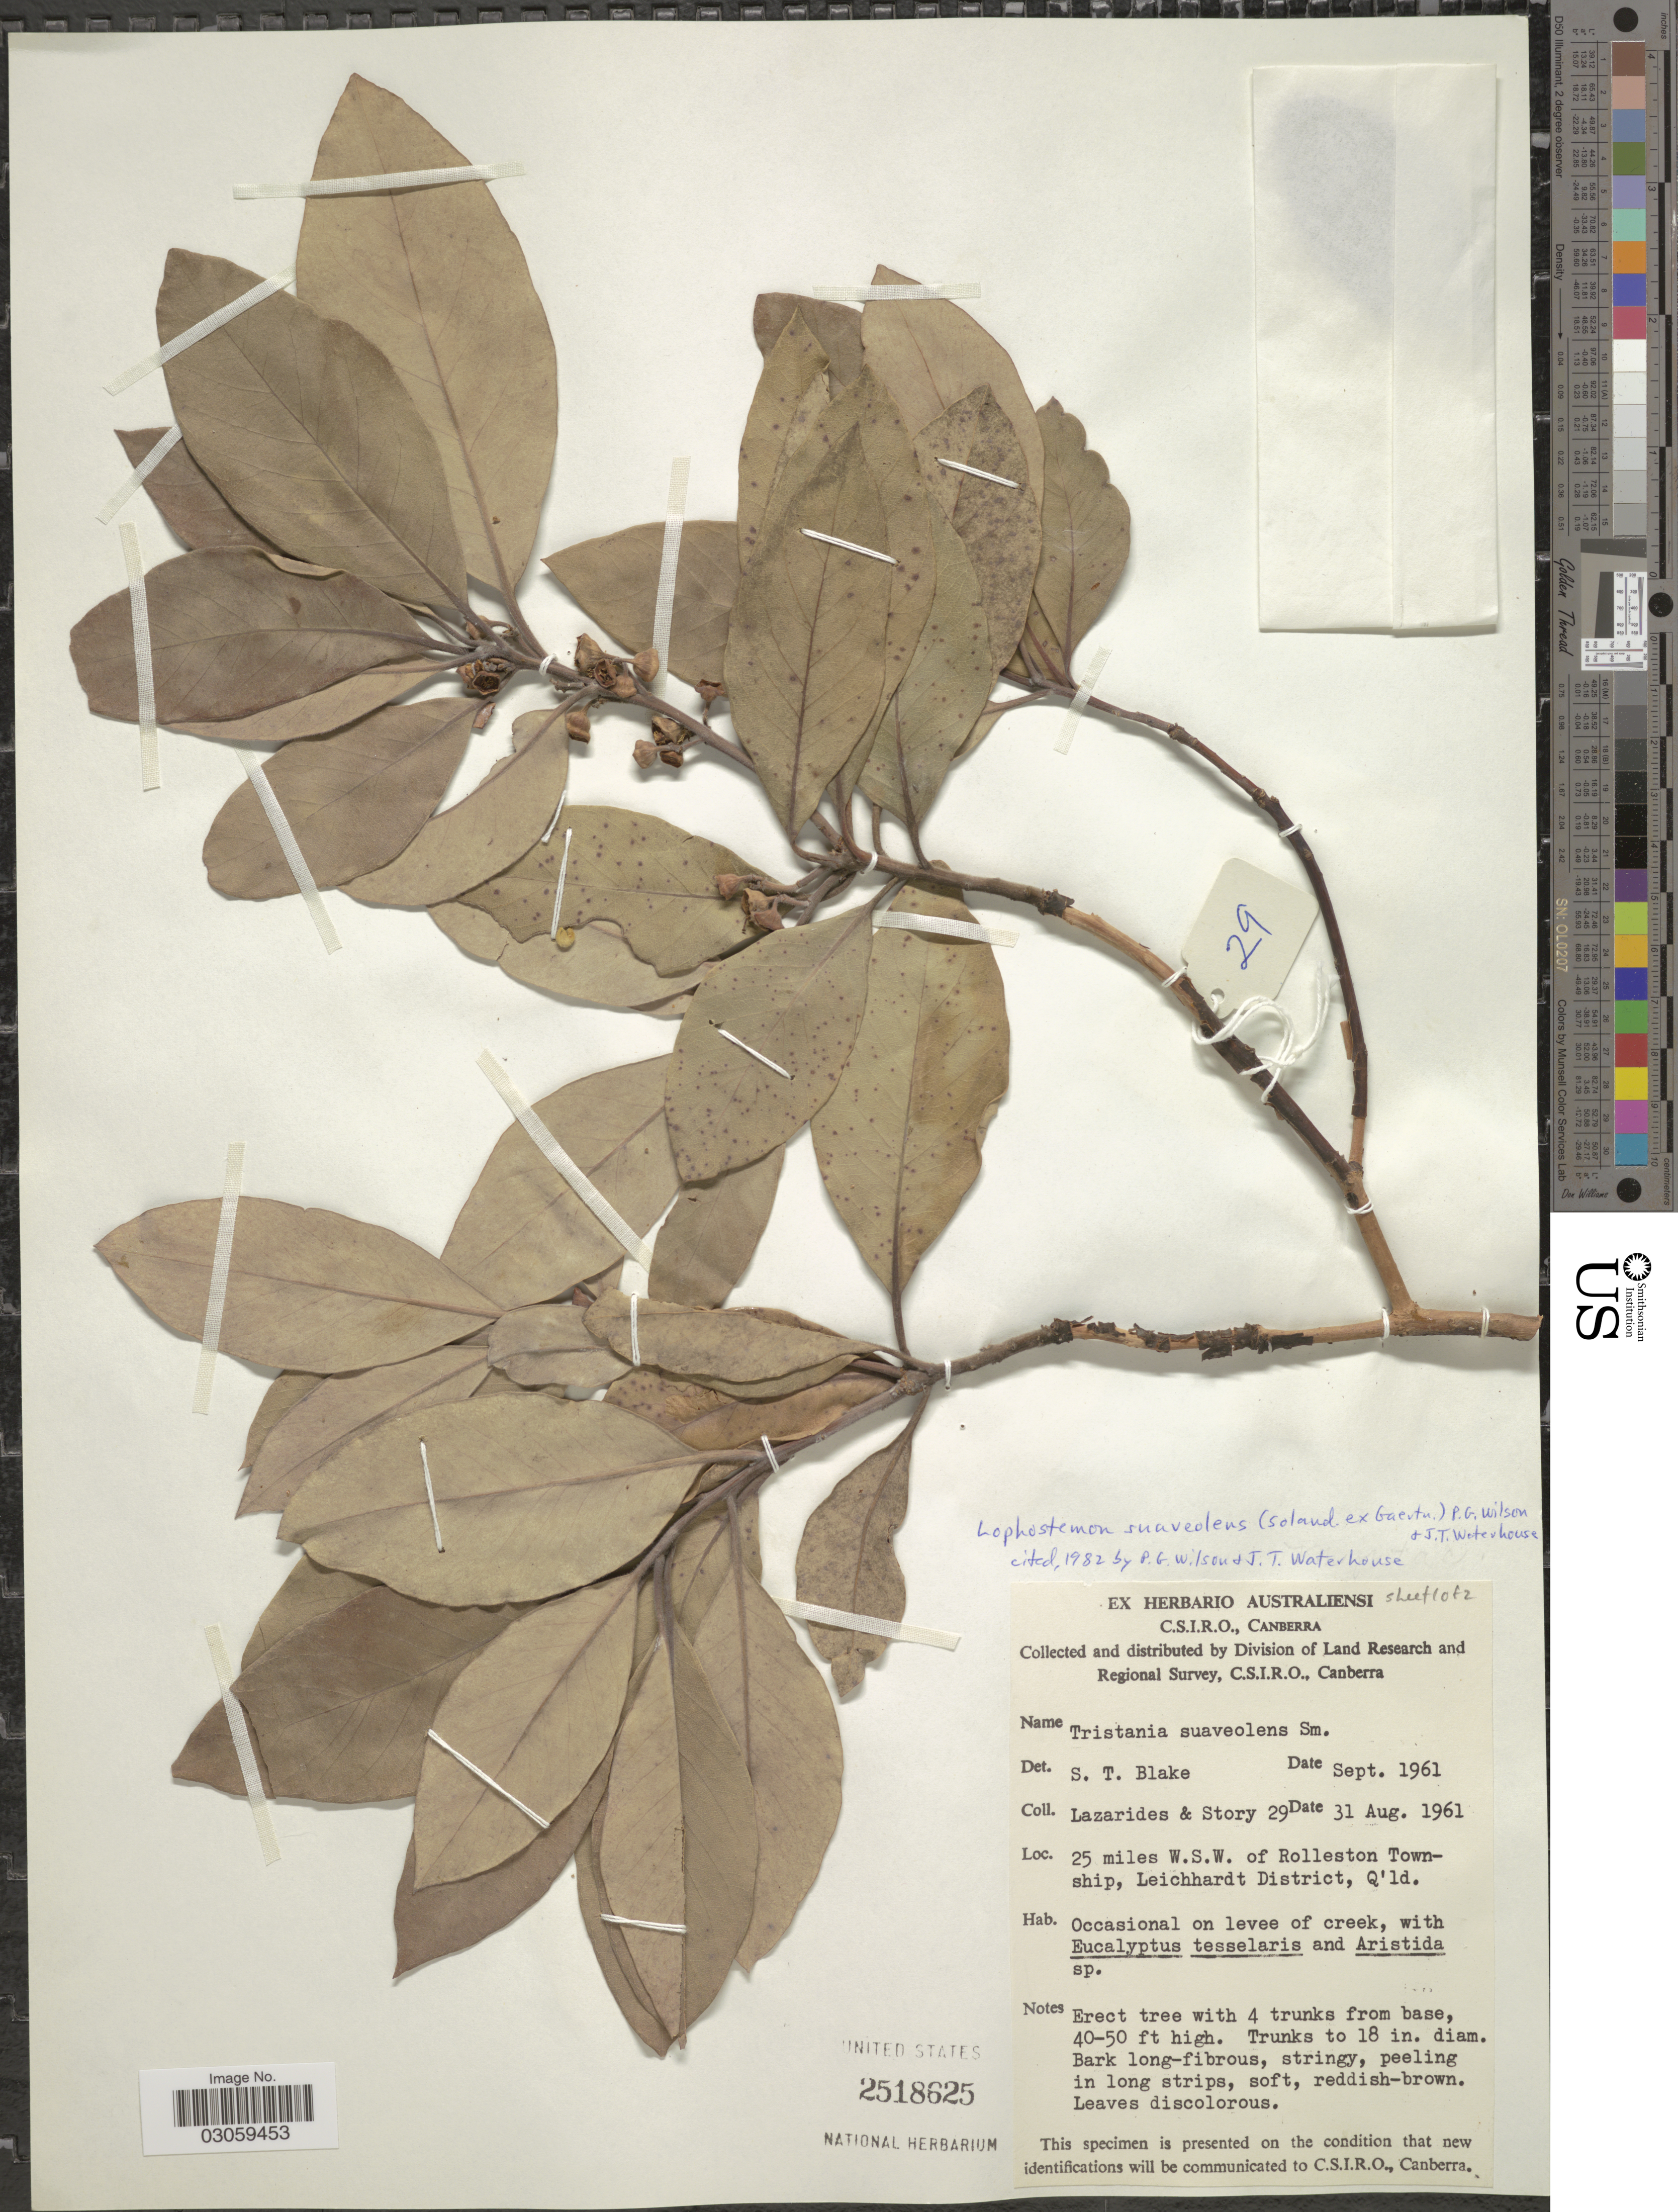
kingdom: Plantae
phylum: Tracheophyta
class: Magnoliopsida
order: Myrtales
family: Myrtaceae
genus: Lophostemon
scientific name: Lophostemon suaveolens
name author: (Sol. ex Gaertn.) P.G. Wilson & J. T. Waterh.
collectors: M. Lazarides & -. Story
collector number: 29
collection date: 1961-08-31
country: Australia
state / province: Queensland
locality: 25 miles W.S.W. of Rolleston Township, Leichhardt District, Q'ld.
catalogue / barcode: US 2518625